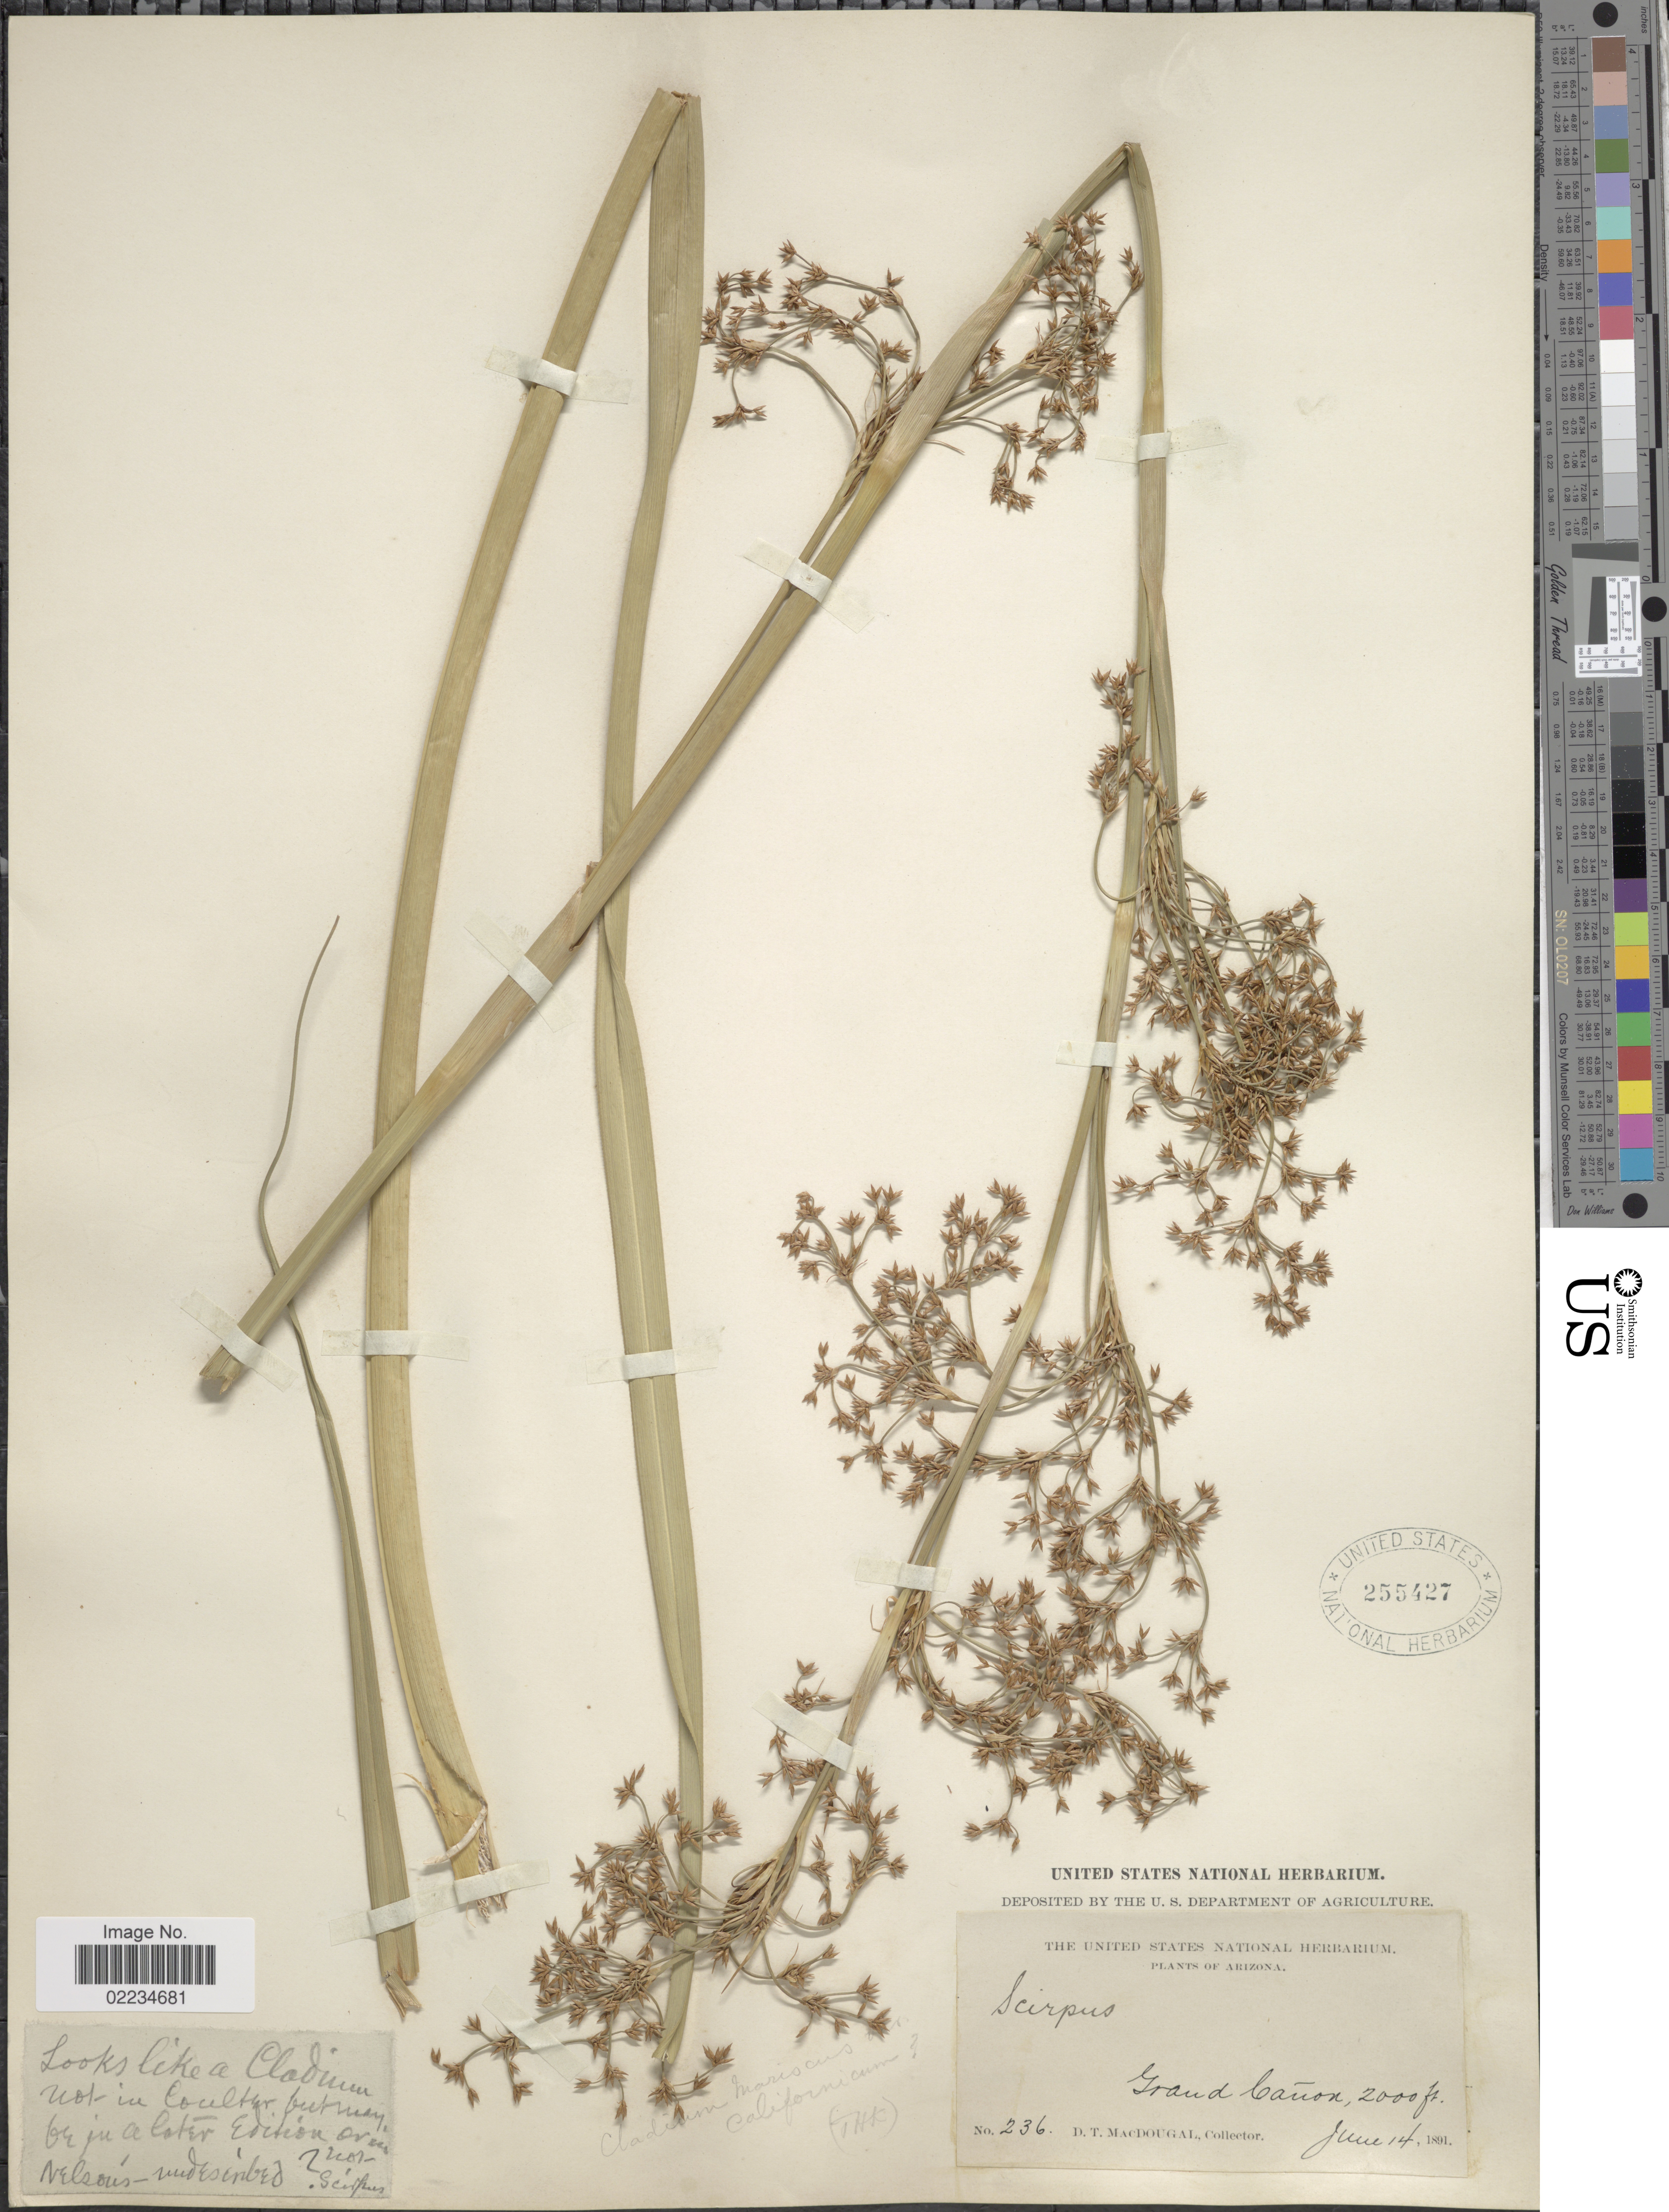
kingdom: Plantae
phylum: Tracheophyta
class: Liliopsida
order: Poales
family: Cyperaceae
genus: Cladium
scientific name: Cladium californicum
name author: (S. Watson) O'Neill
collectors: D. T. MacDougal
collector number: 236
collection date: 1891-06-14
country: United States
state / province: Arizona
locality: Grand Cañon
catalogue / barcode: US 255427